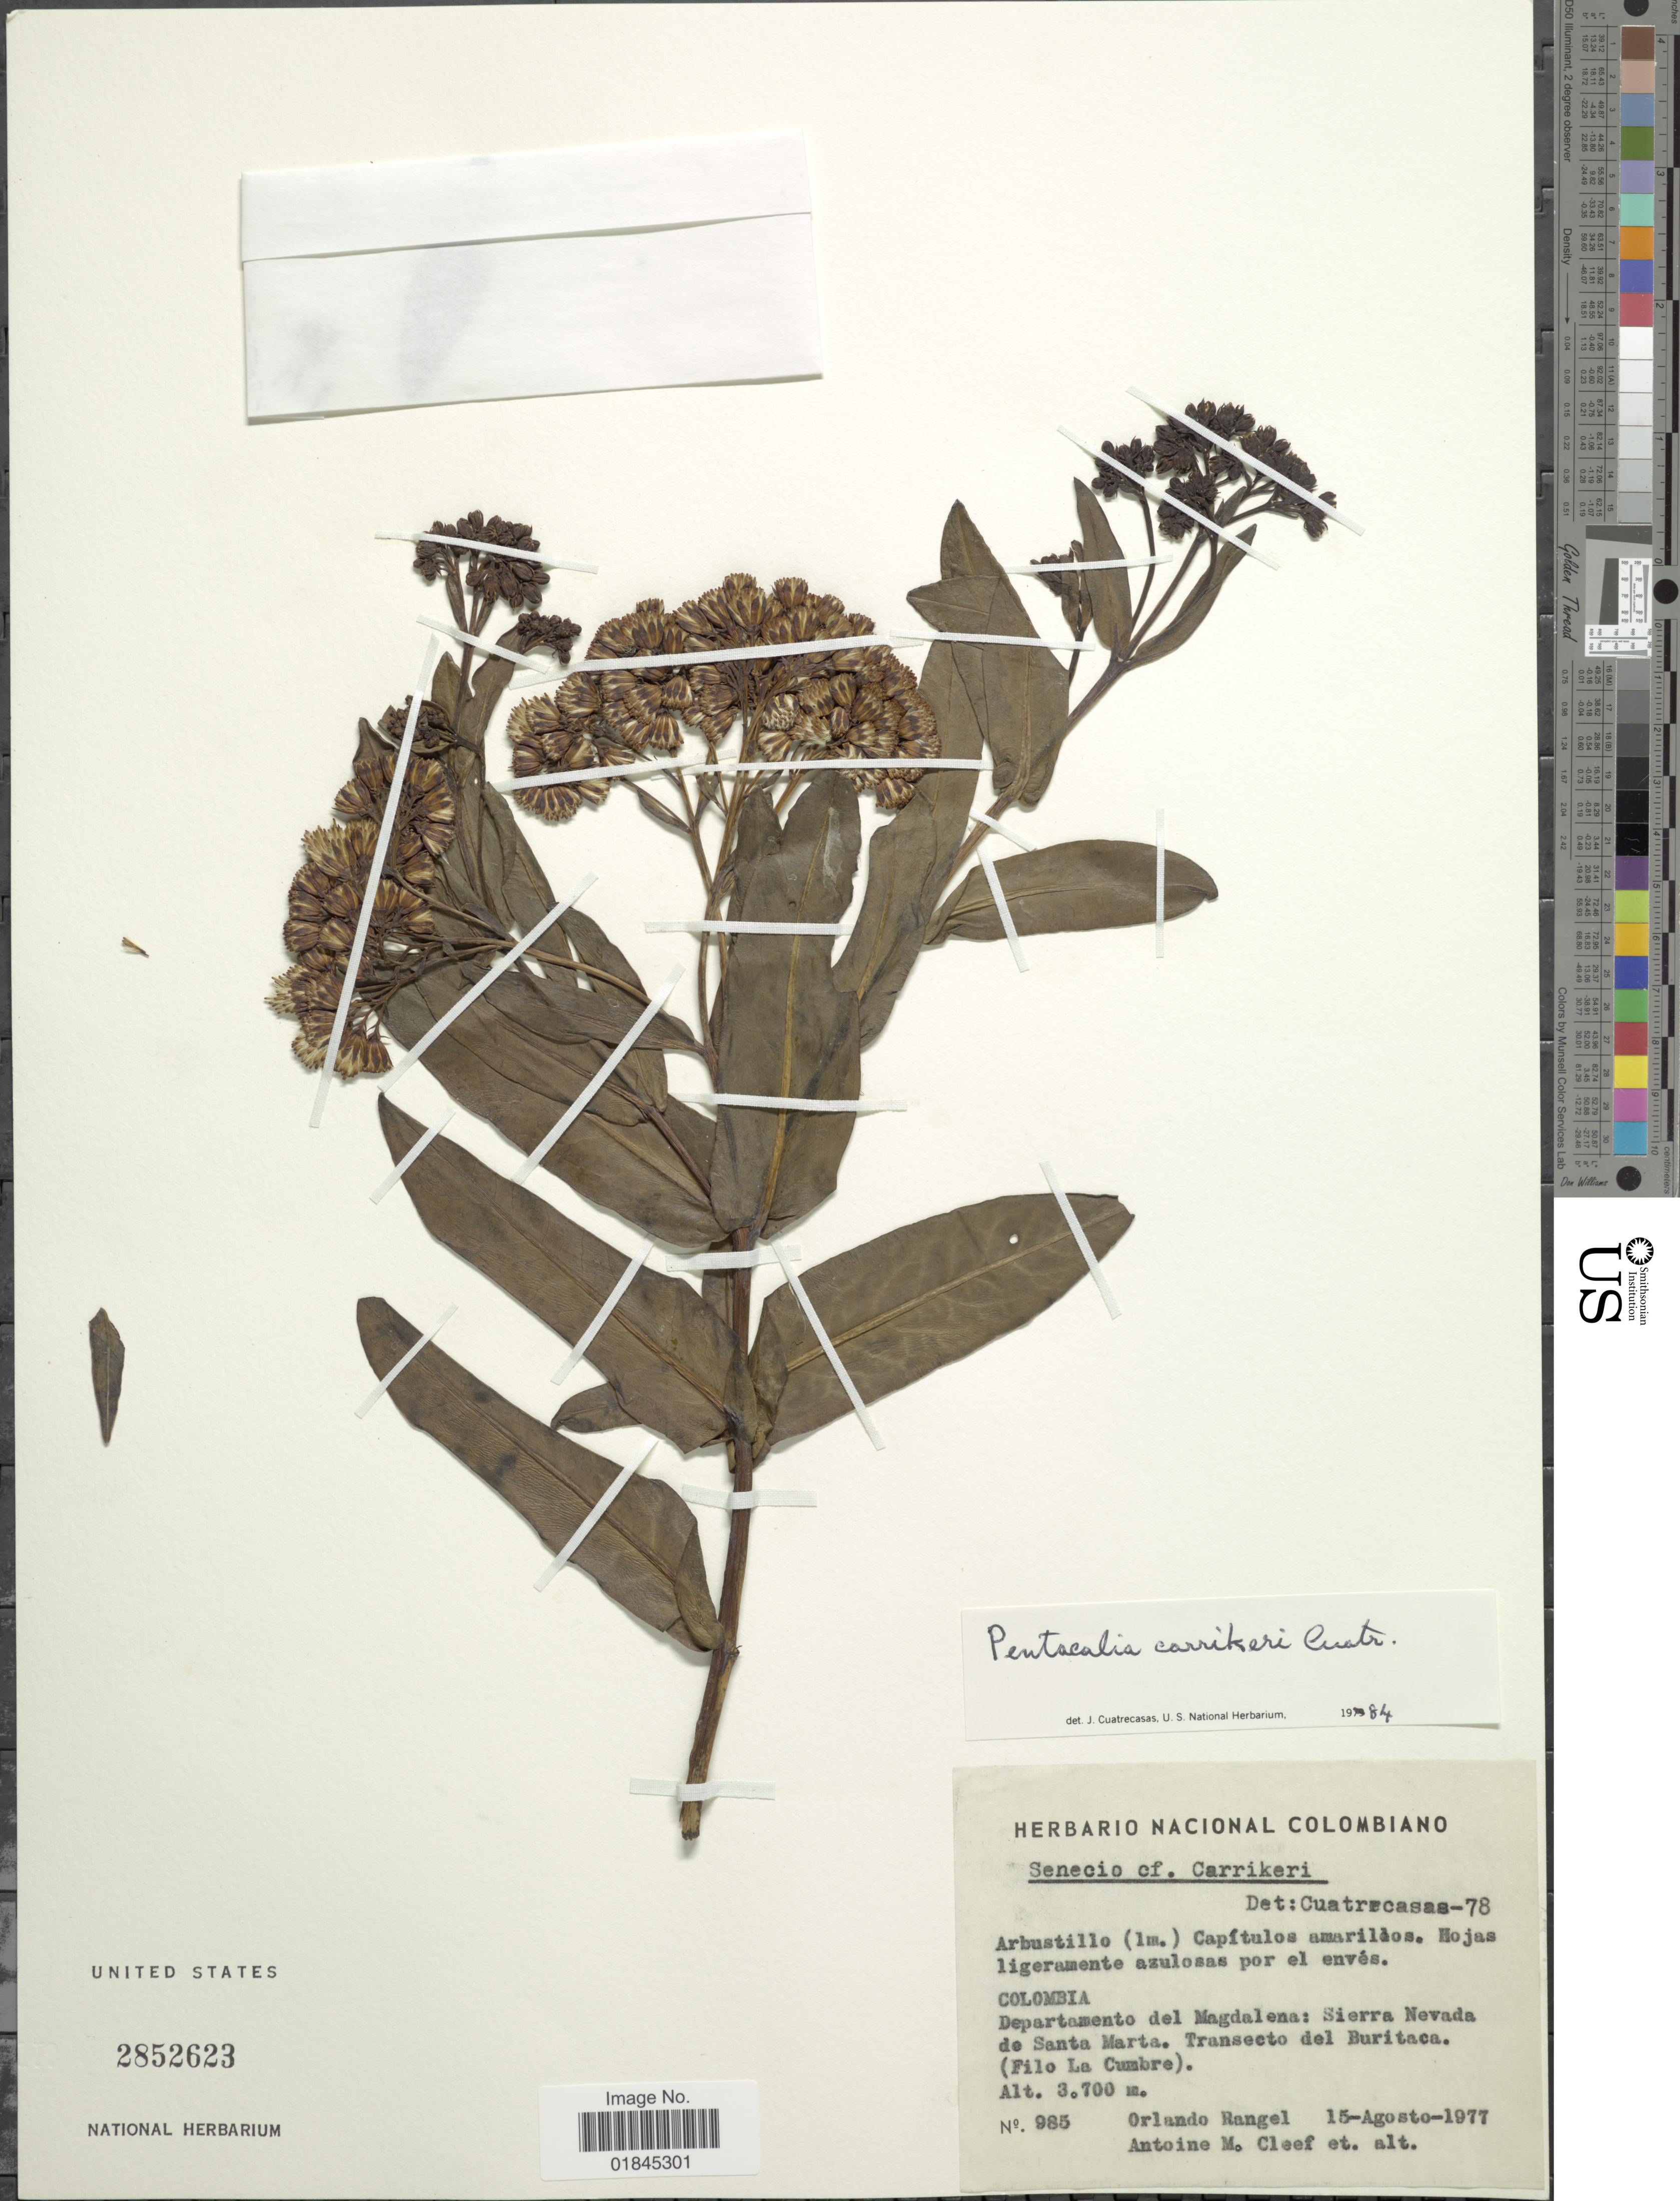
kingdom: Plantae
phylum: Tracheophyta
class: Magnoliopsida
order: Asterales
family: Asteraceae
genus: Pentacalia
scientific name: Pentacalia carrikeri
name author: (Cuatrec.) Cuatrec.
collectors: O. Rangel, A. M. Cleef & et al.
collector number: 985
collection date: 1977-08-15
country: Colombia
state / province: Magdalena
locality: Departamento del Magdalena: Sierra Nevada de Santa Marta. Transecto del Buritaca. (Filo La Cumbre)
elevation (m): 3700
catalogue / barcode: US 2852623